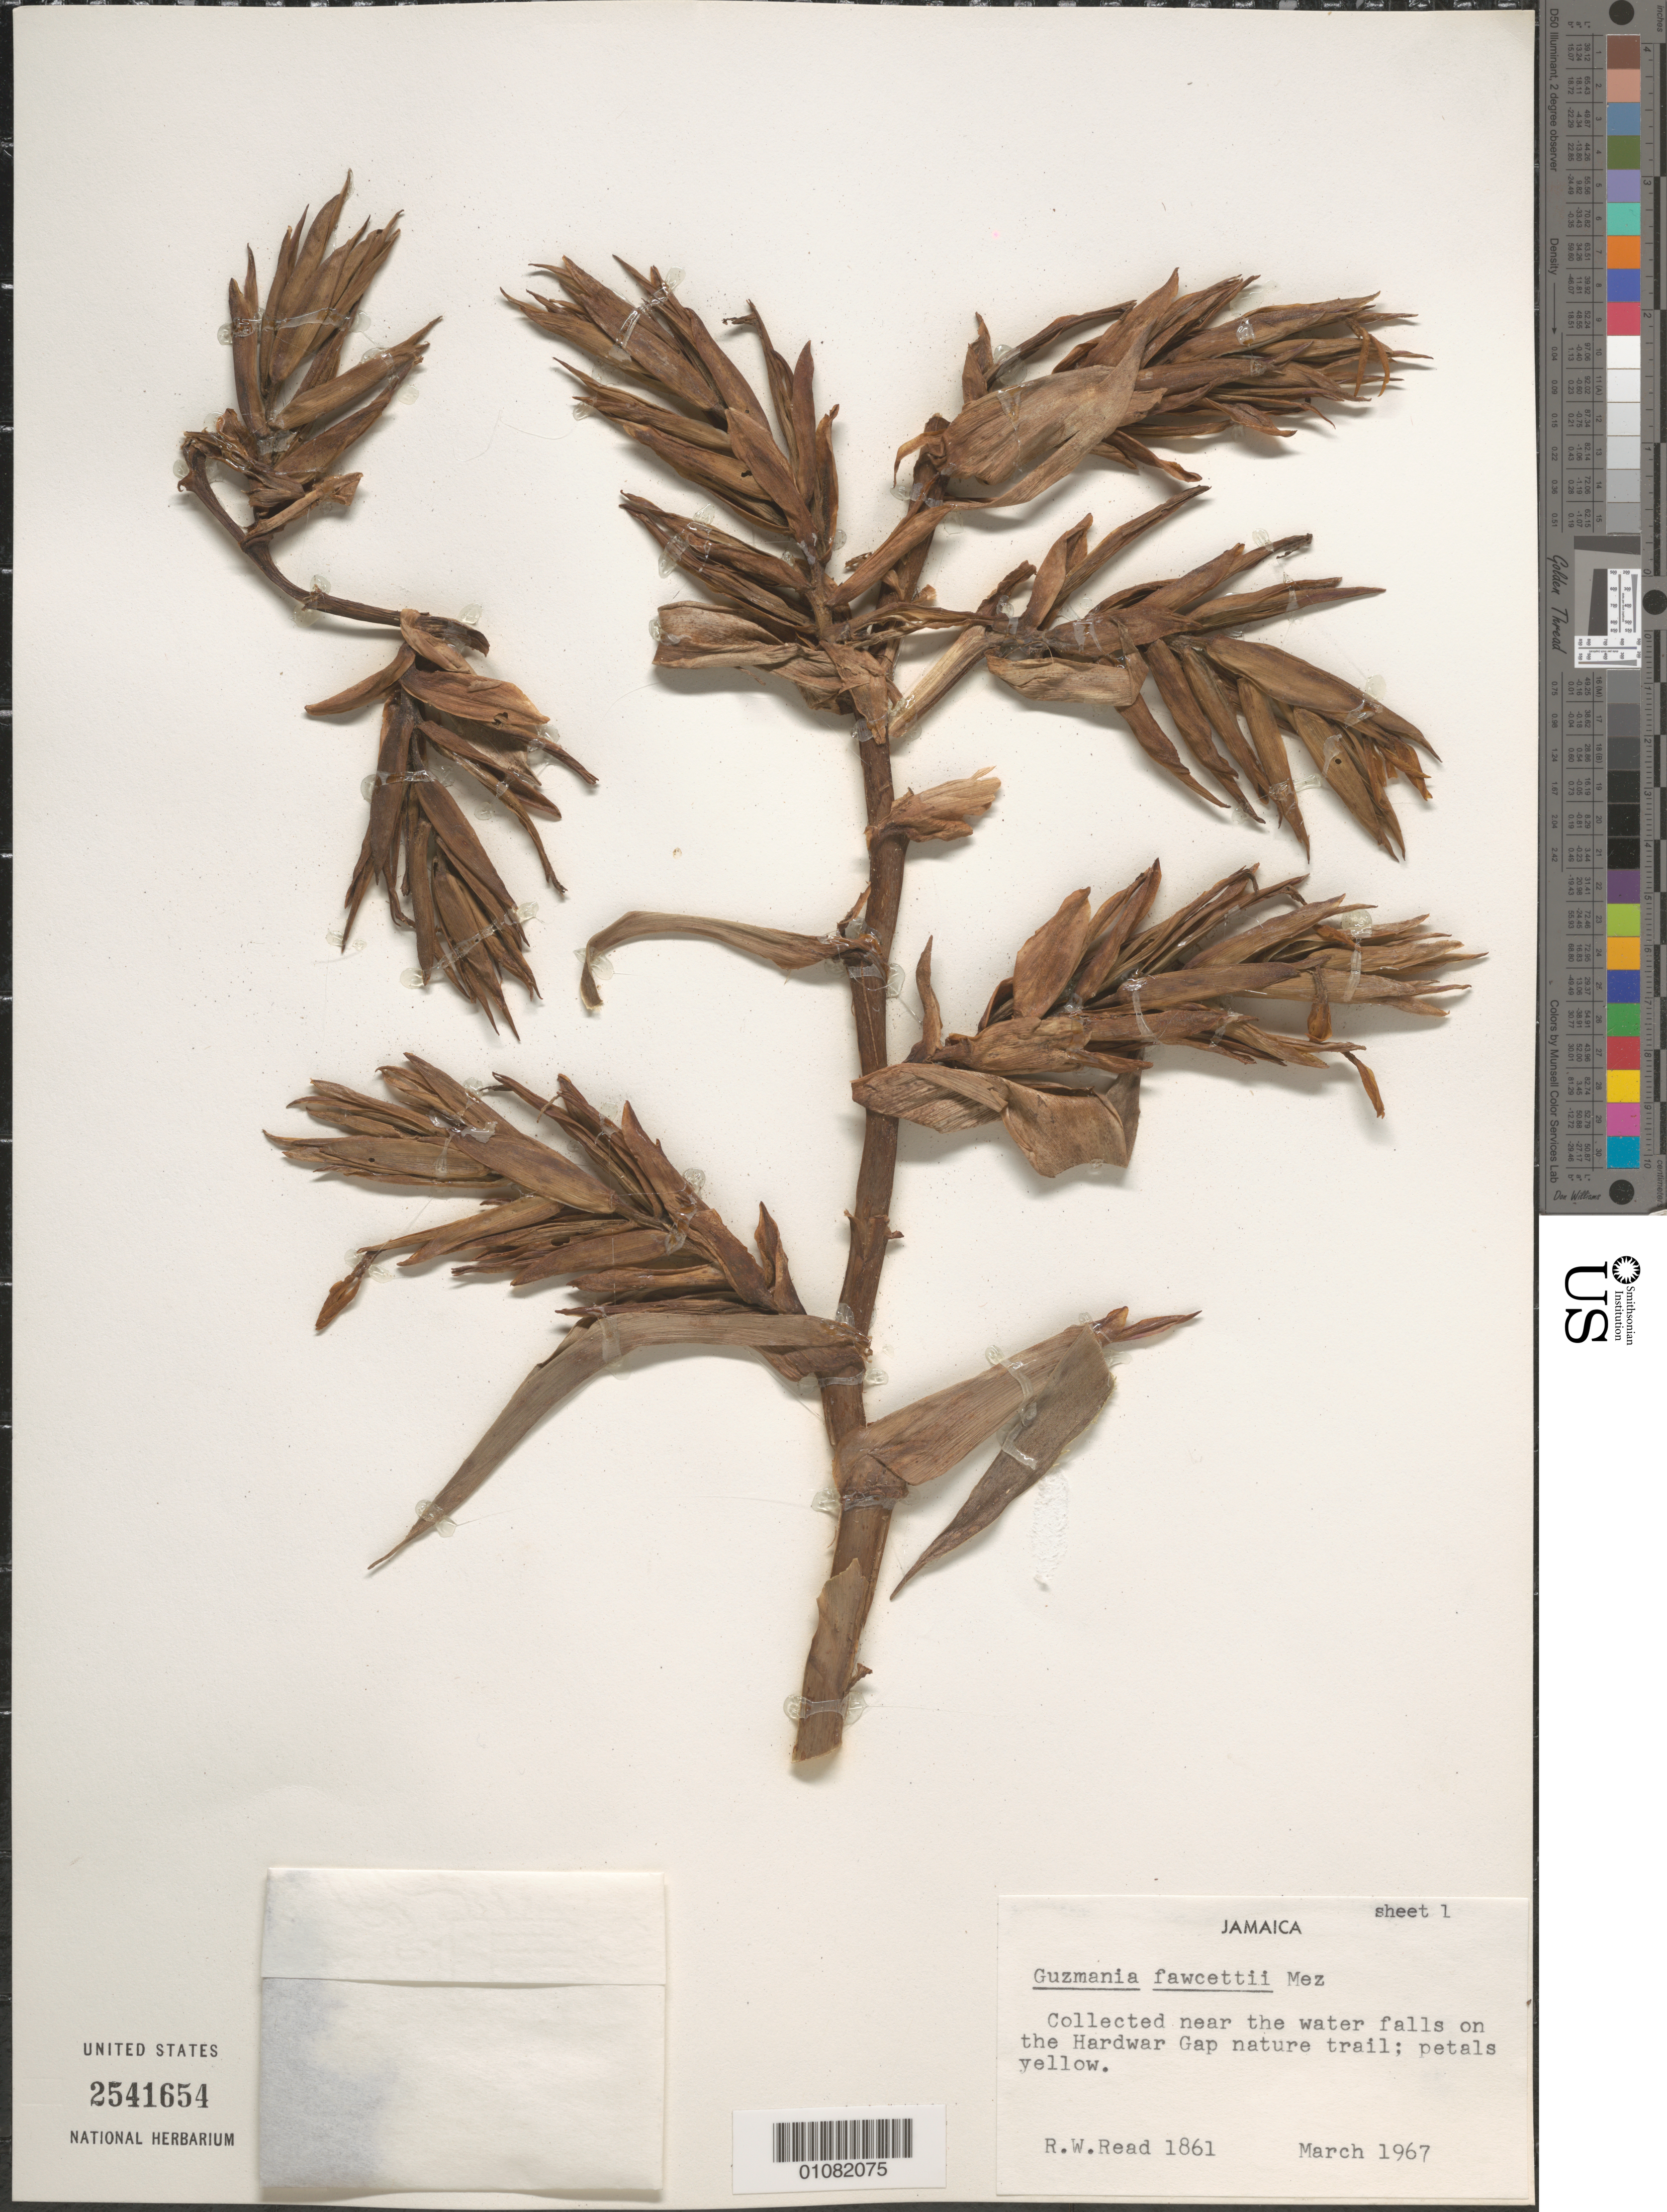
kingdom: Plantae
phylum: Tracheophyta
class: Liliopsida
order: Poales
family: Bromeliaceae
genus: Guzmania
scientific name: Guzmania fawcettii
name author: Mez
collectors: R. W. Read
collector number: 1861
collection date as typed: Mar 1967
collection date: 1967-03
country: Jamaica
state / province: Portland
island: Jamaica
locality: near the water falls on the Hardware Gap nature trail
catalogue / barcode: US 2541654